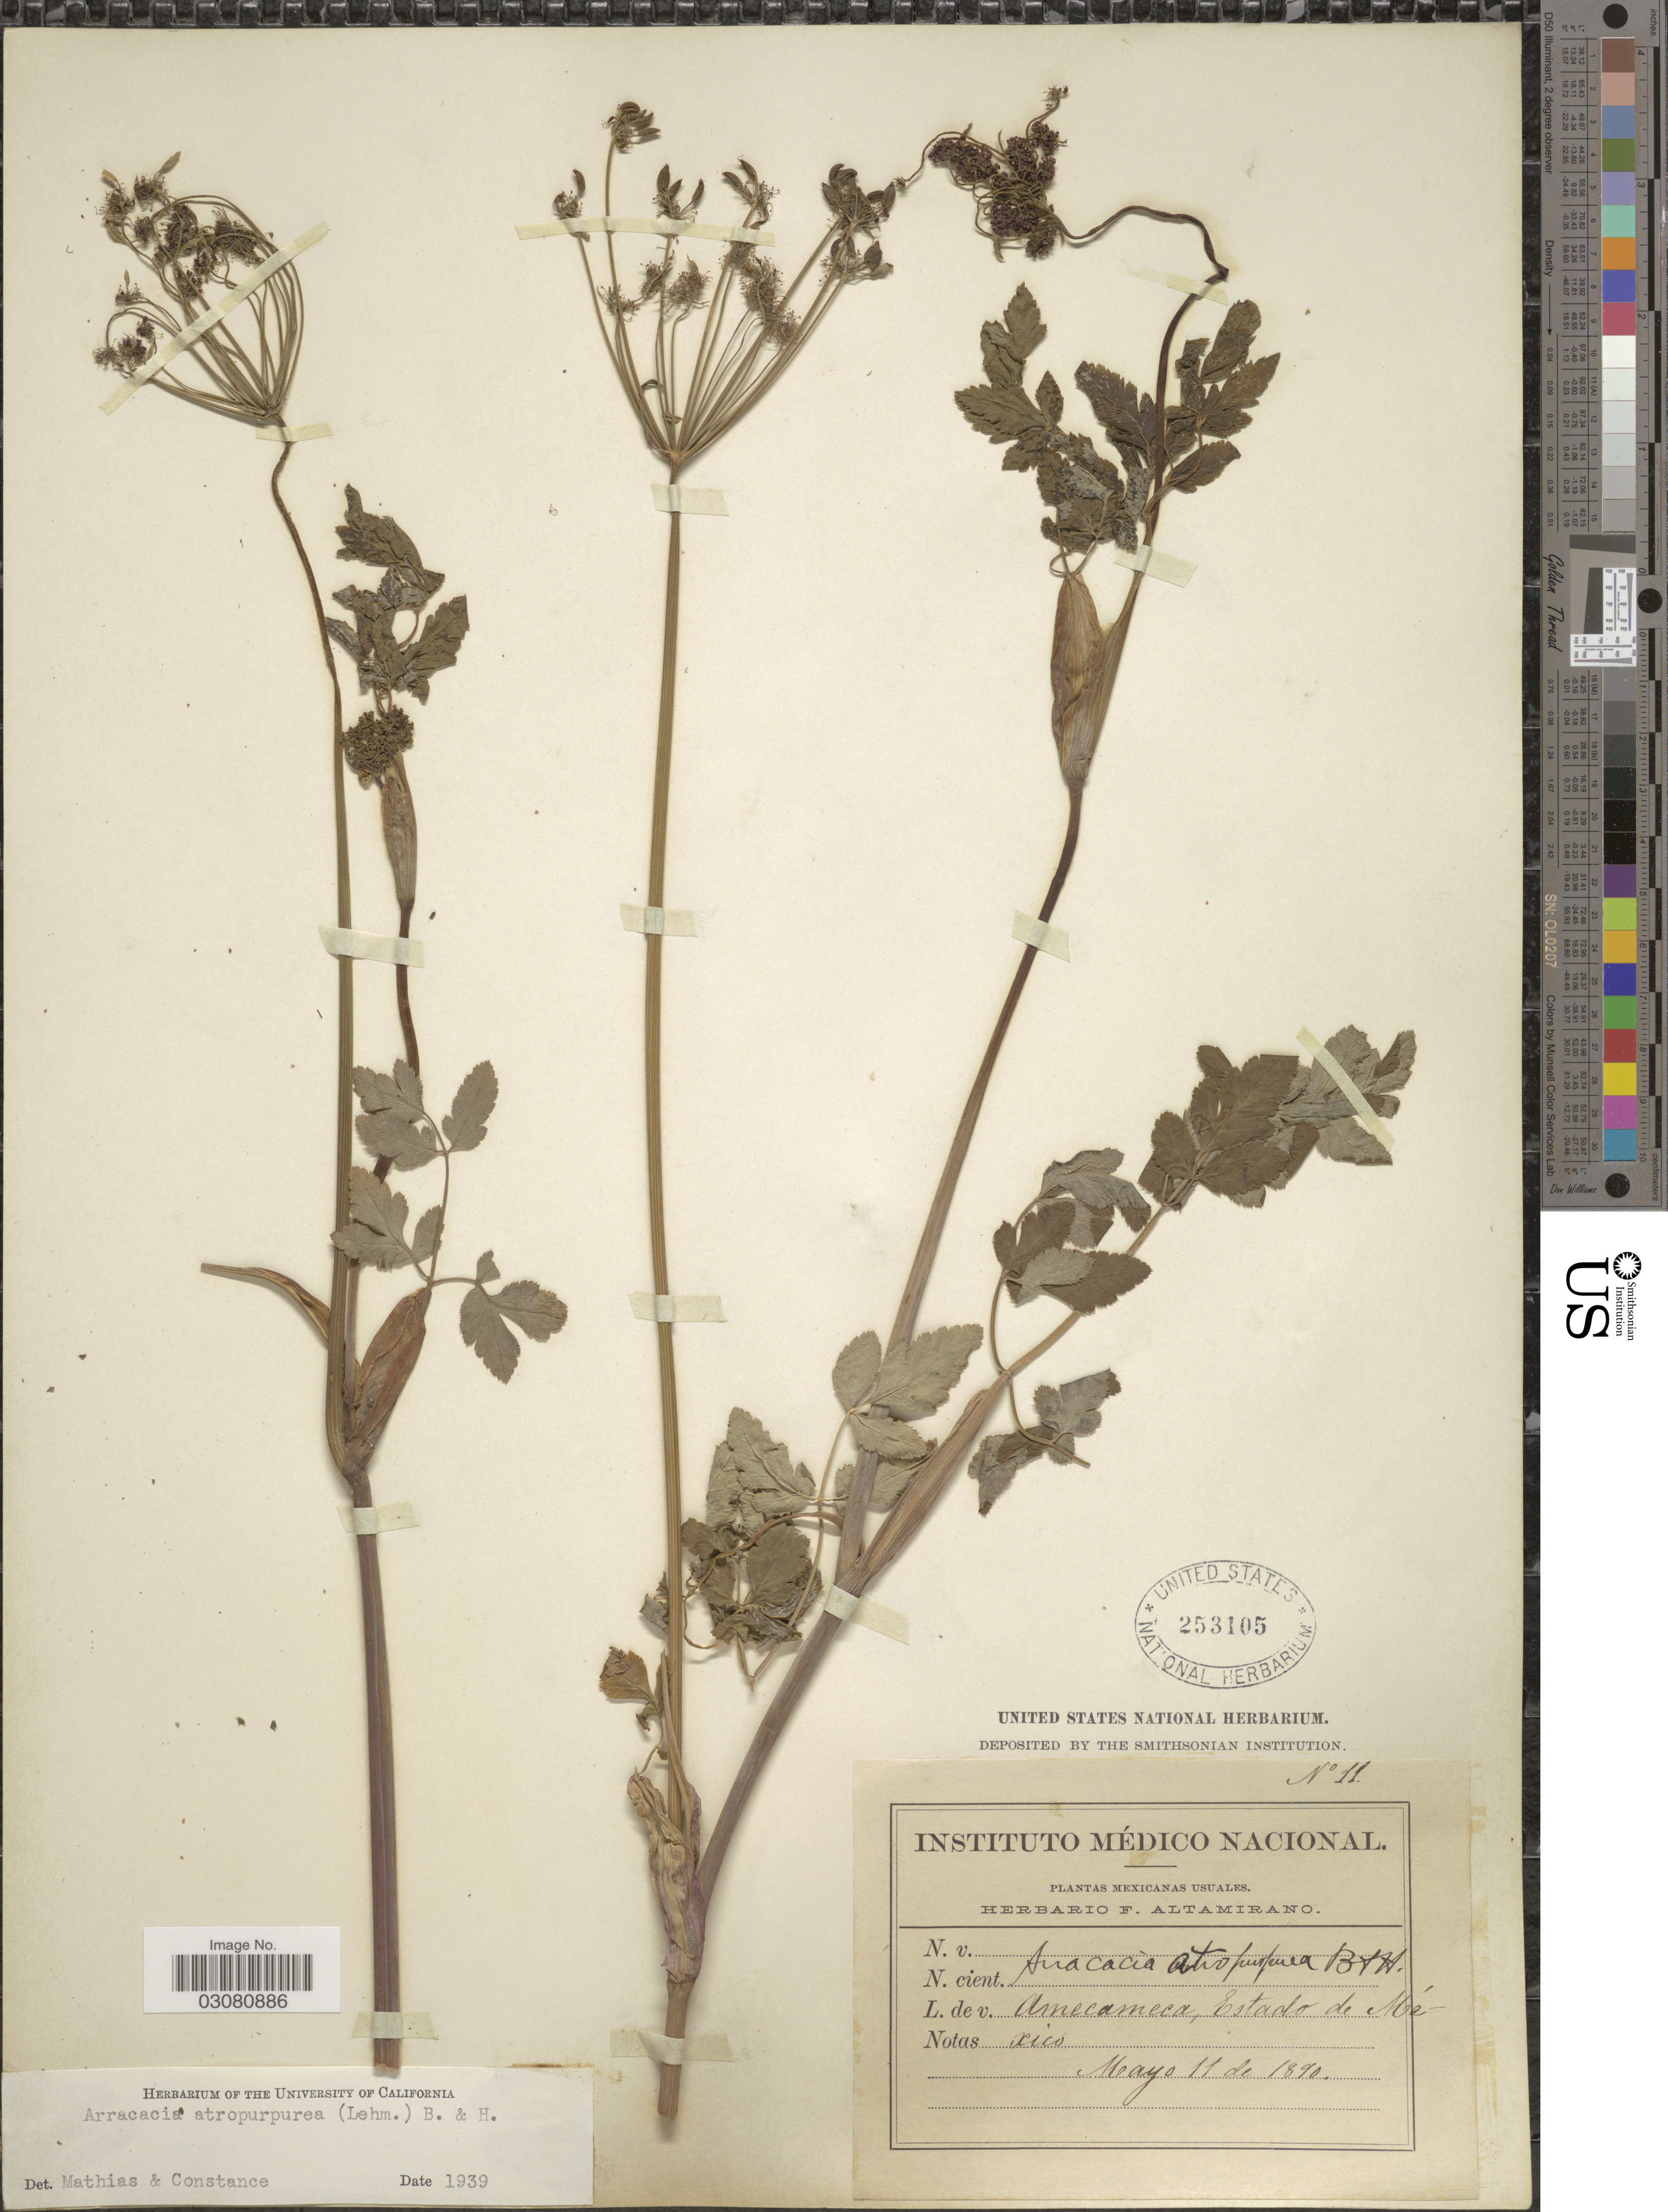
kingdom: Plantae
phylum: Tracheophyta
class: Magnoliopsida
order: Apiales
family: Apiaceae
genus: Arracacia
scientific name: Arracacia atropurpurea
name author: (Lehm.) Benth. & Hook. f. ex Hemsl.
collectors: Ex herb. F. Altamirano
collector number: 11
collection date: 1890-05-11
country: Mexico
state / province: México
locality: Amecameca.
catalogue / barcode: US 253105